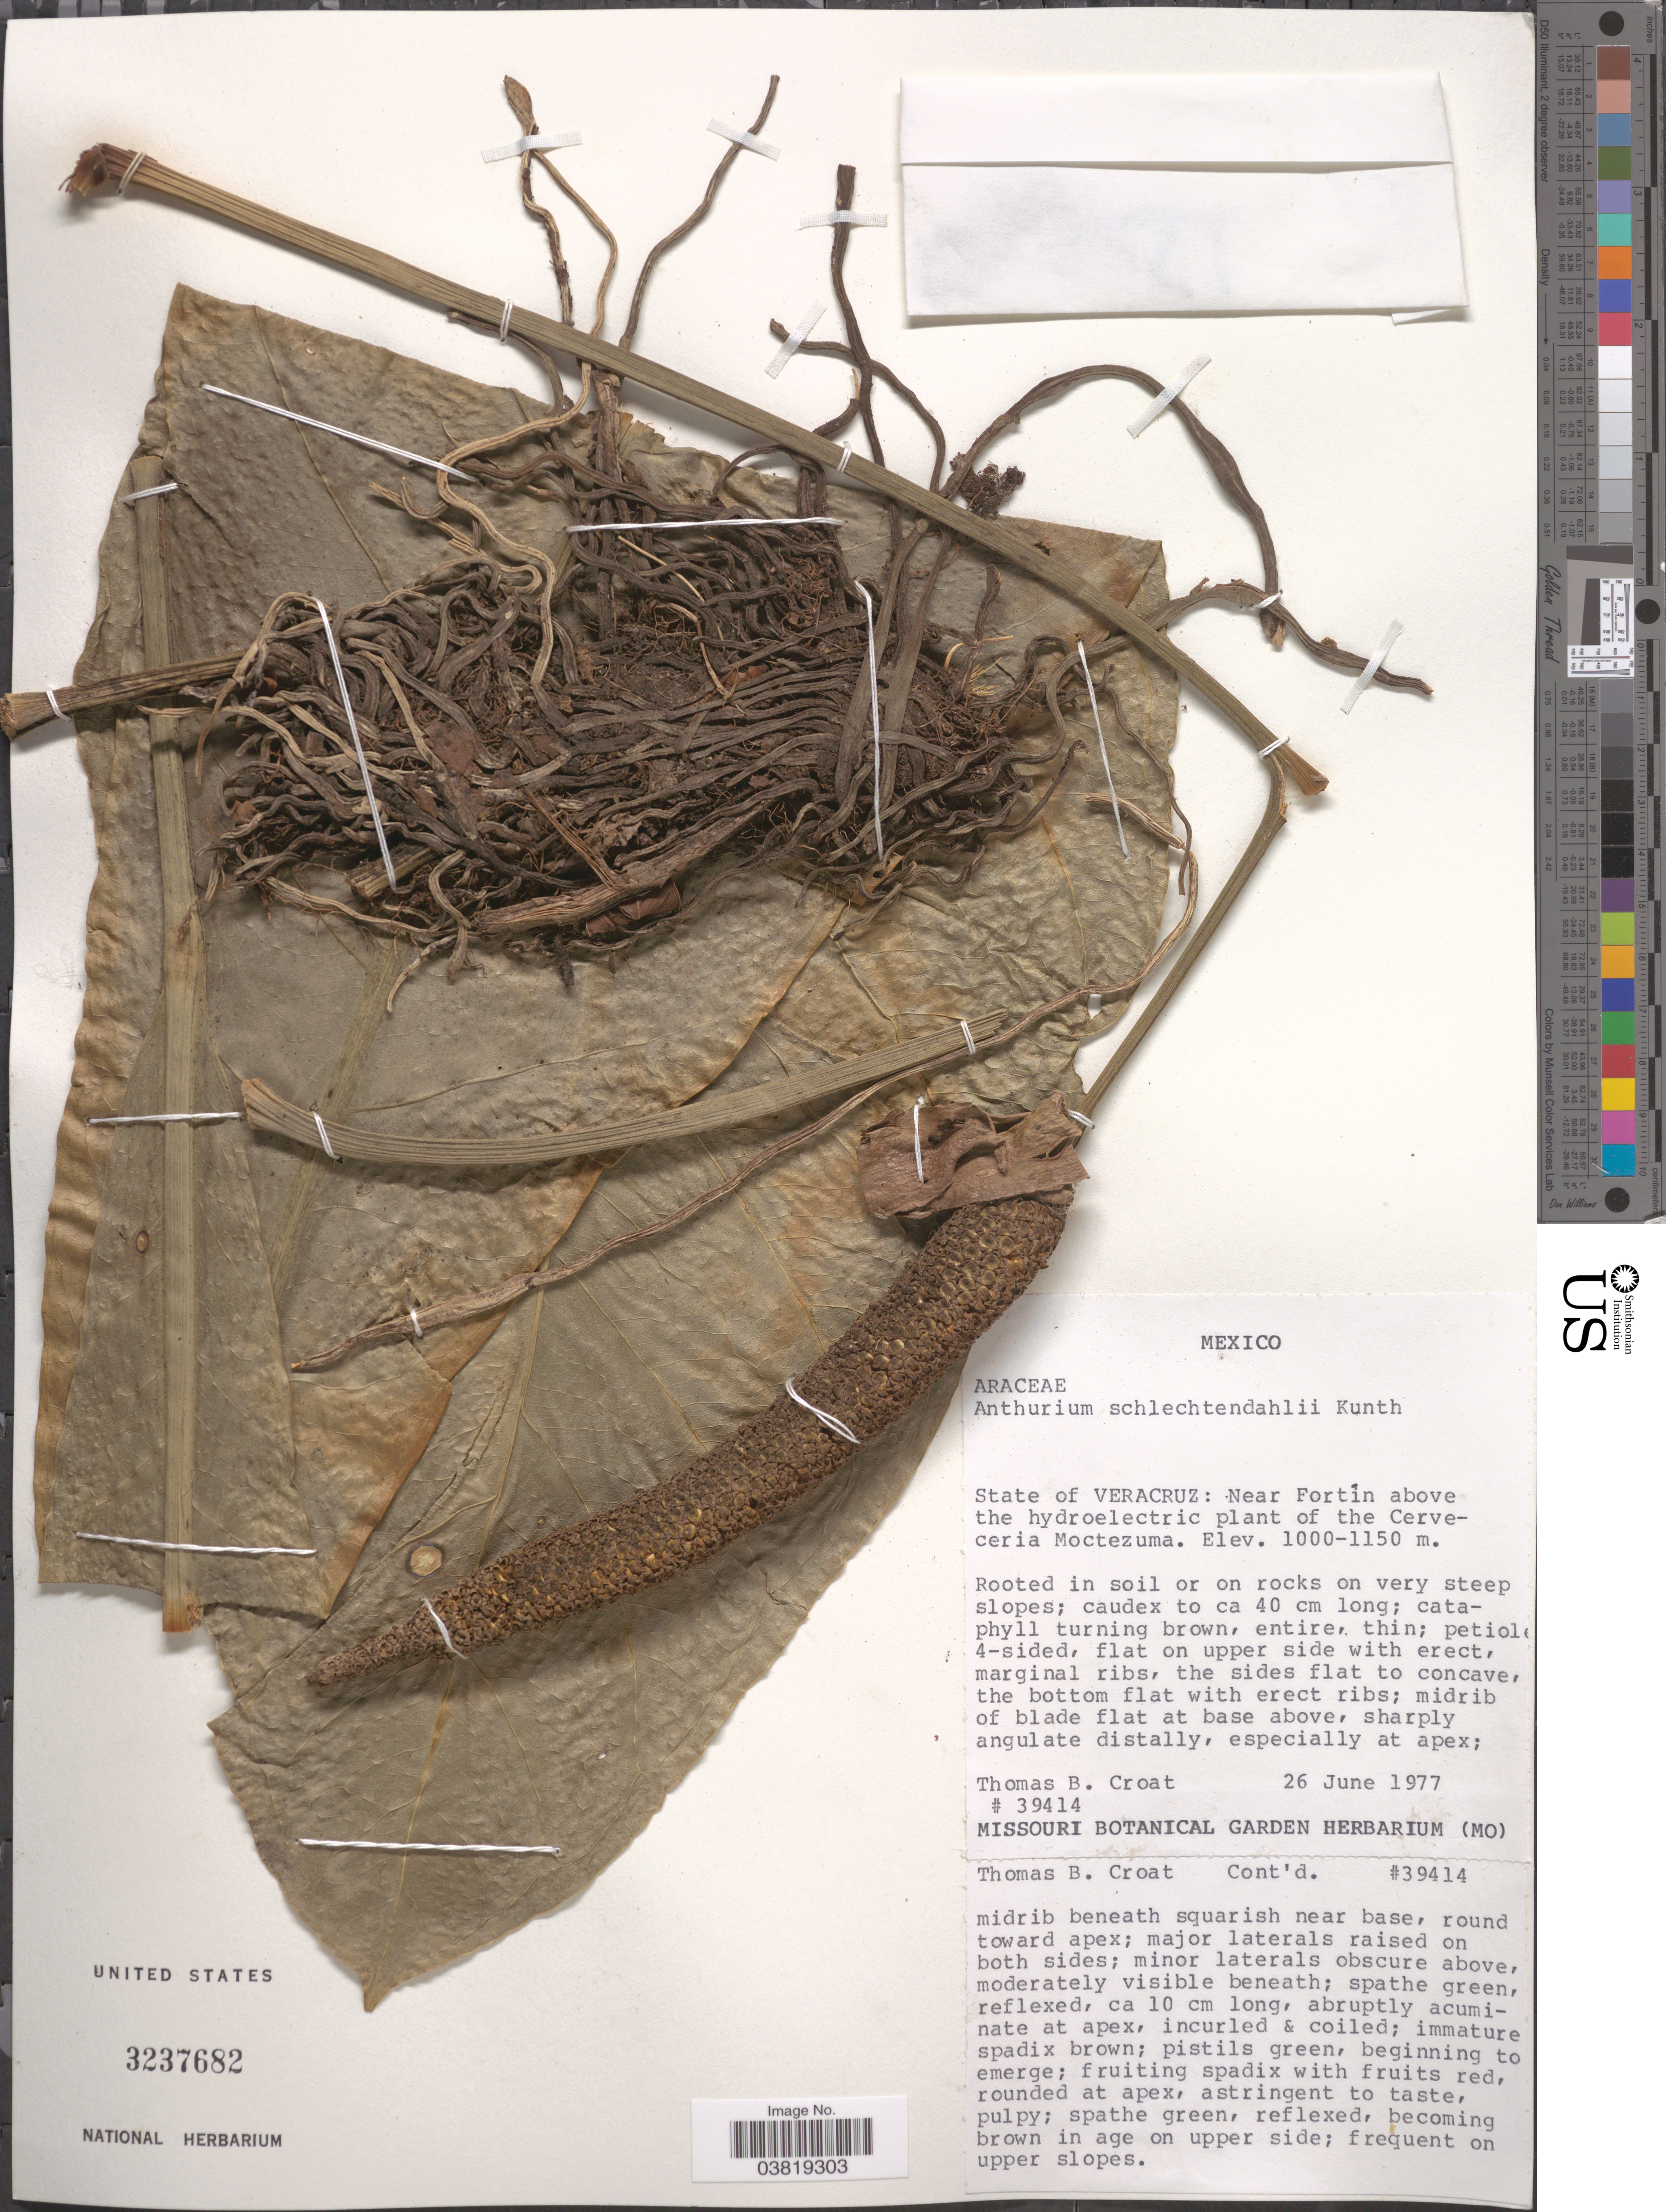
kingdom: Plantae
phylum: Tracheophyta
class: Liliopsida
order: Alismatales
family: Araceae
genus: Anthurium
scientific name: Anthurium schlechtendalii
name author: Kunth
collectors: T. B. Croat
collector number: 39414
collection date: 1977-06-26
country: Mexico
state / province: Veracruz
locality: State of Veracruz: Near Fortín above the hydroelectric plant of the Cerveceria Moctezuma.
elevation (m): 1000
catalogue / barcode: US 3237682